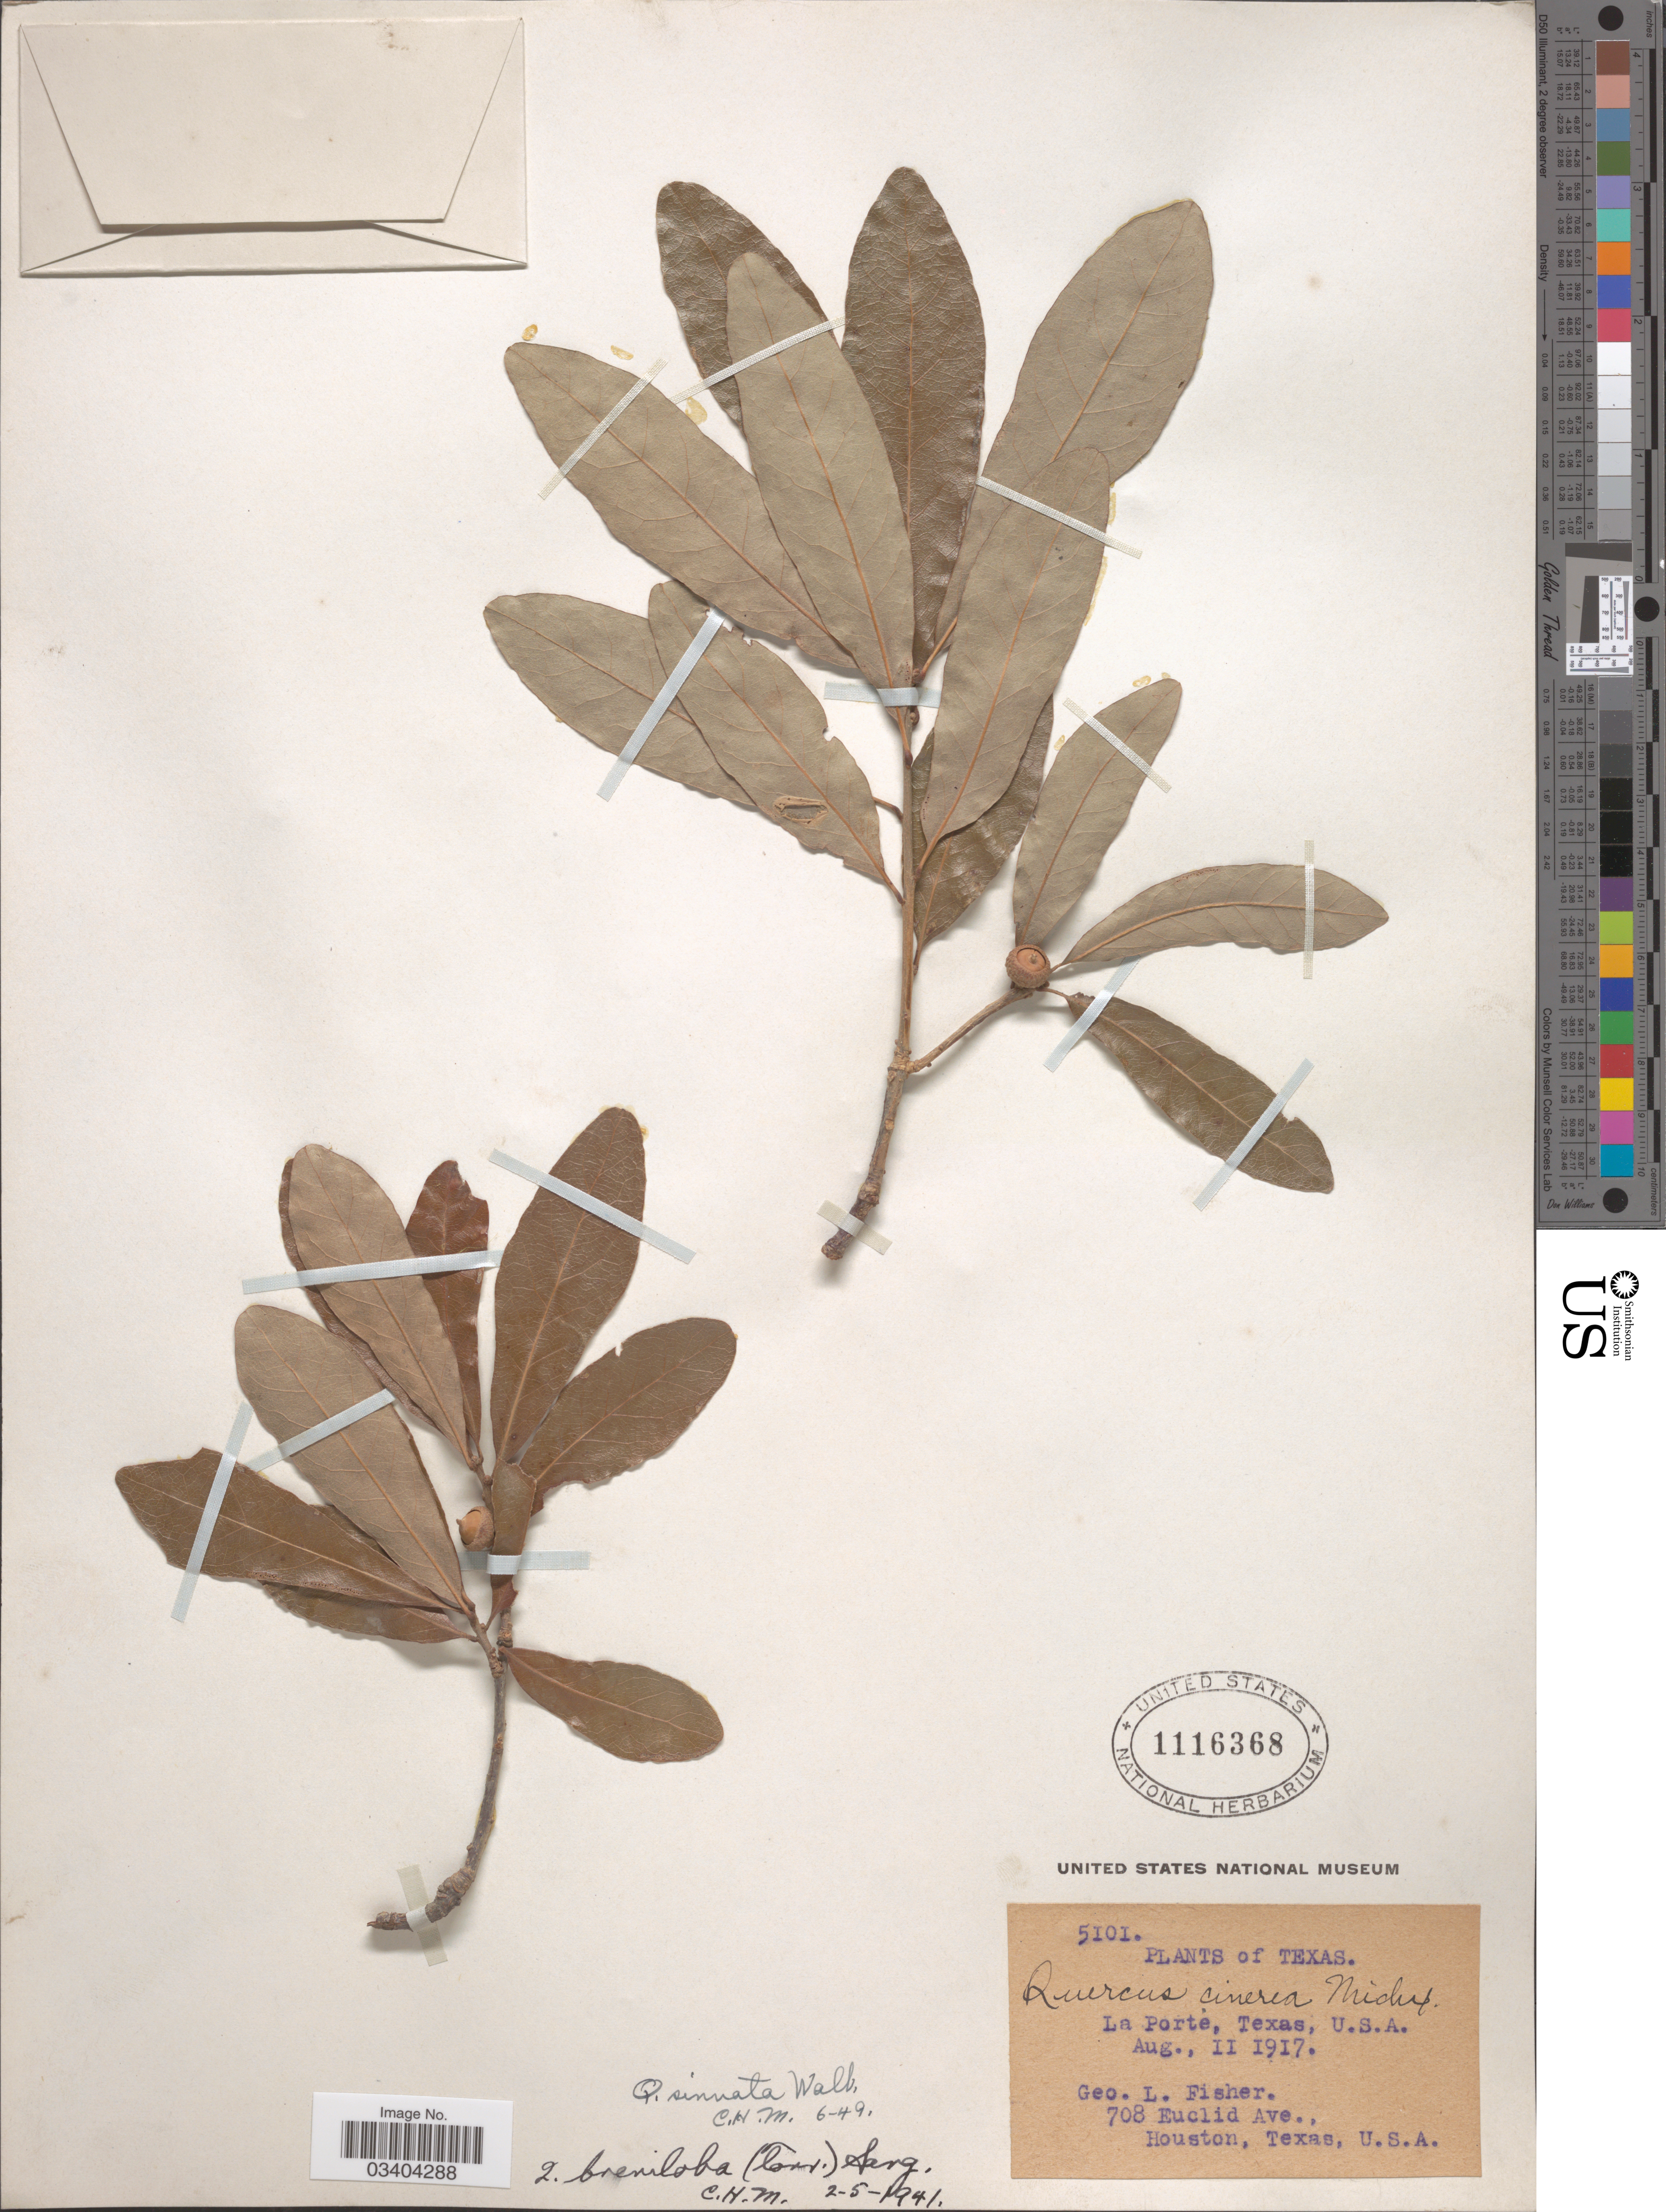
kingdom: Plantae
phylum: Tracheophyta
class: Magnoliopsida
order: Fagales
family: Fagaceae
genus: Quercus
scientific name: Quercus durandii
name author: Buckley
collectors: G. L. Fisher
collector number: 5101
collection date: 1917-08-11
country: United States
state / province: Texas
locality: La Porté.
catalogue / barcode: US 1116368